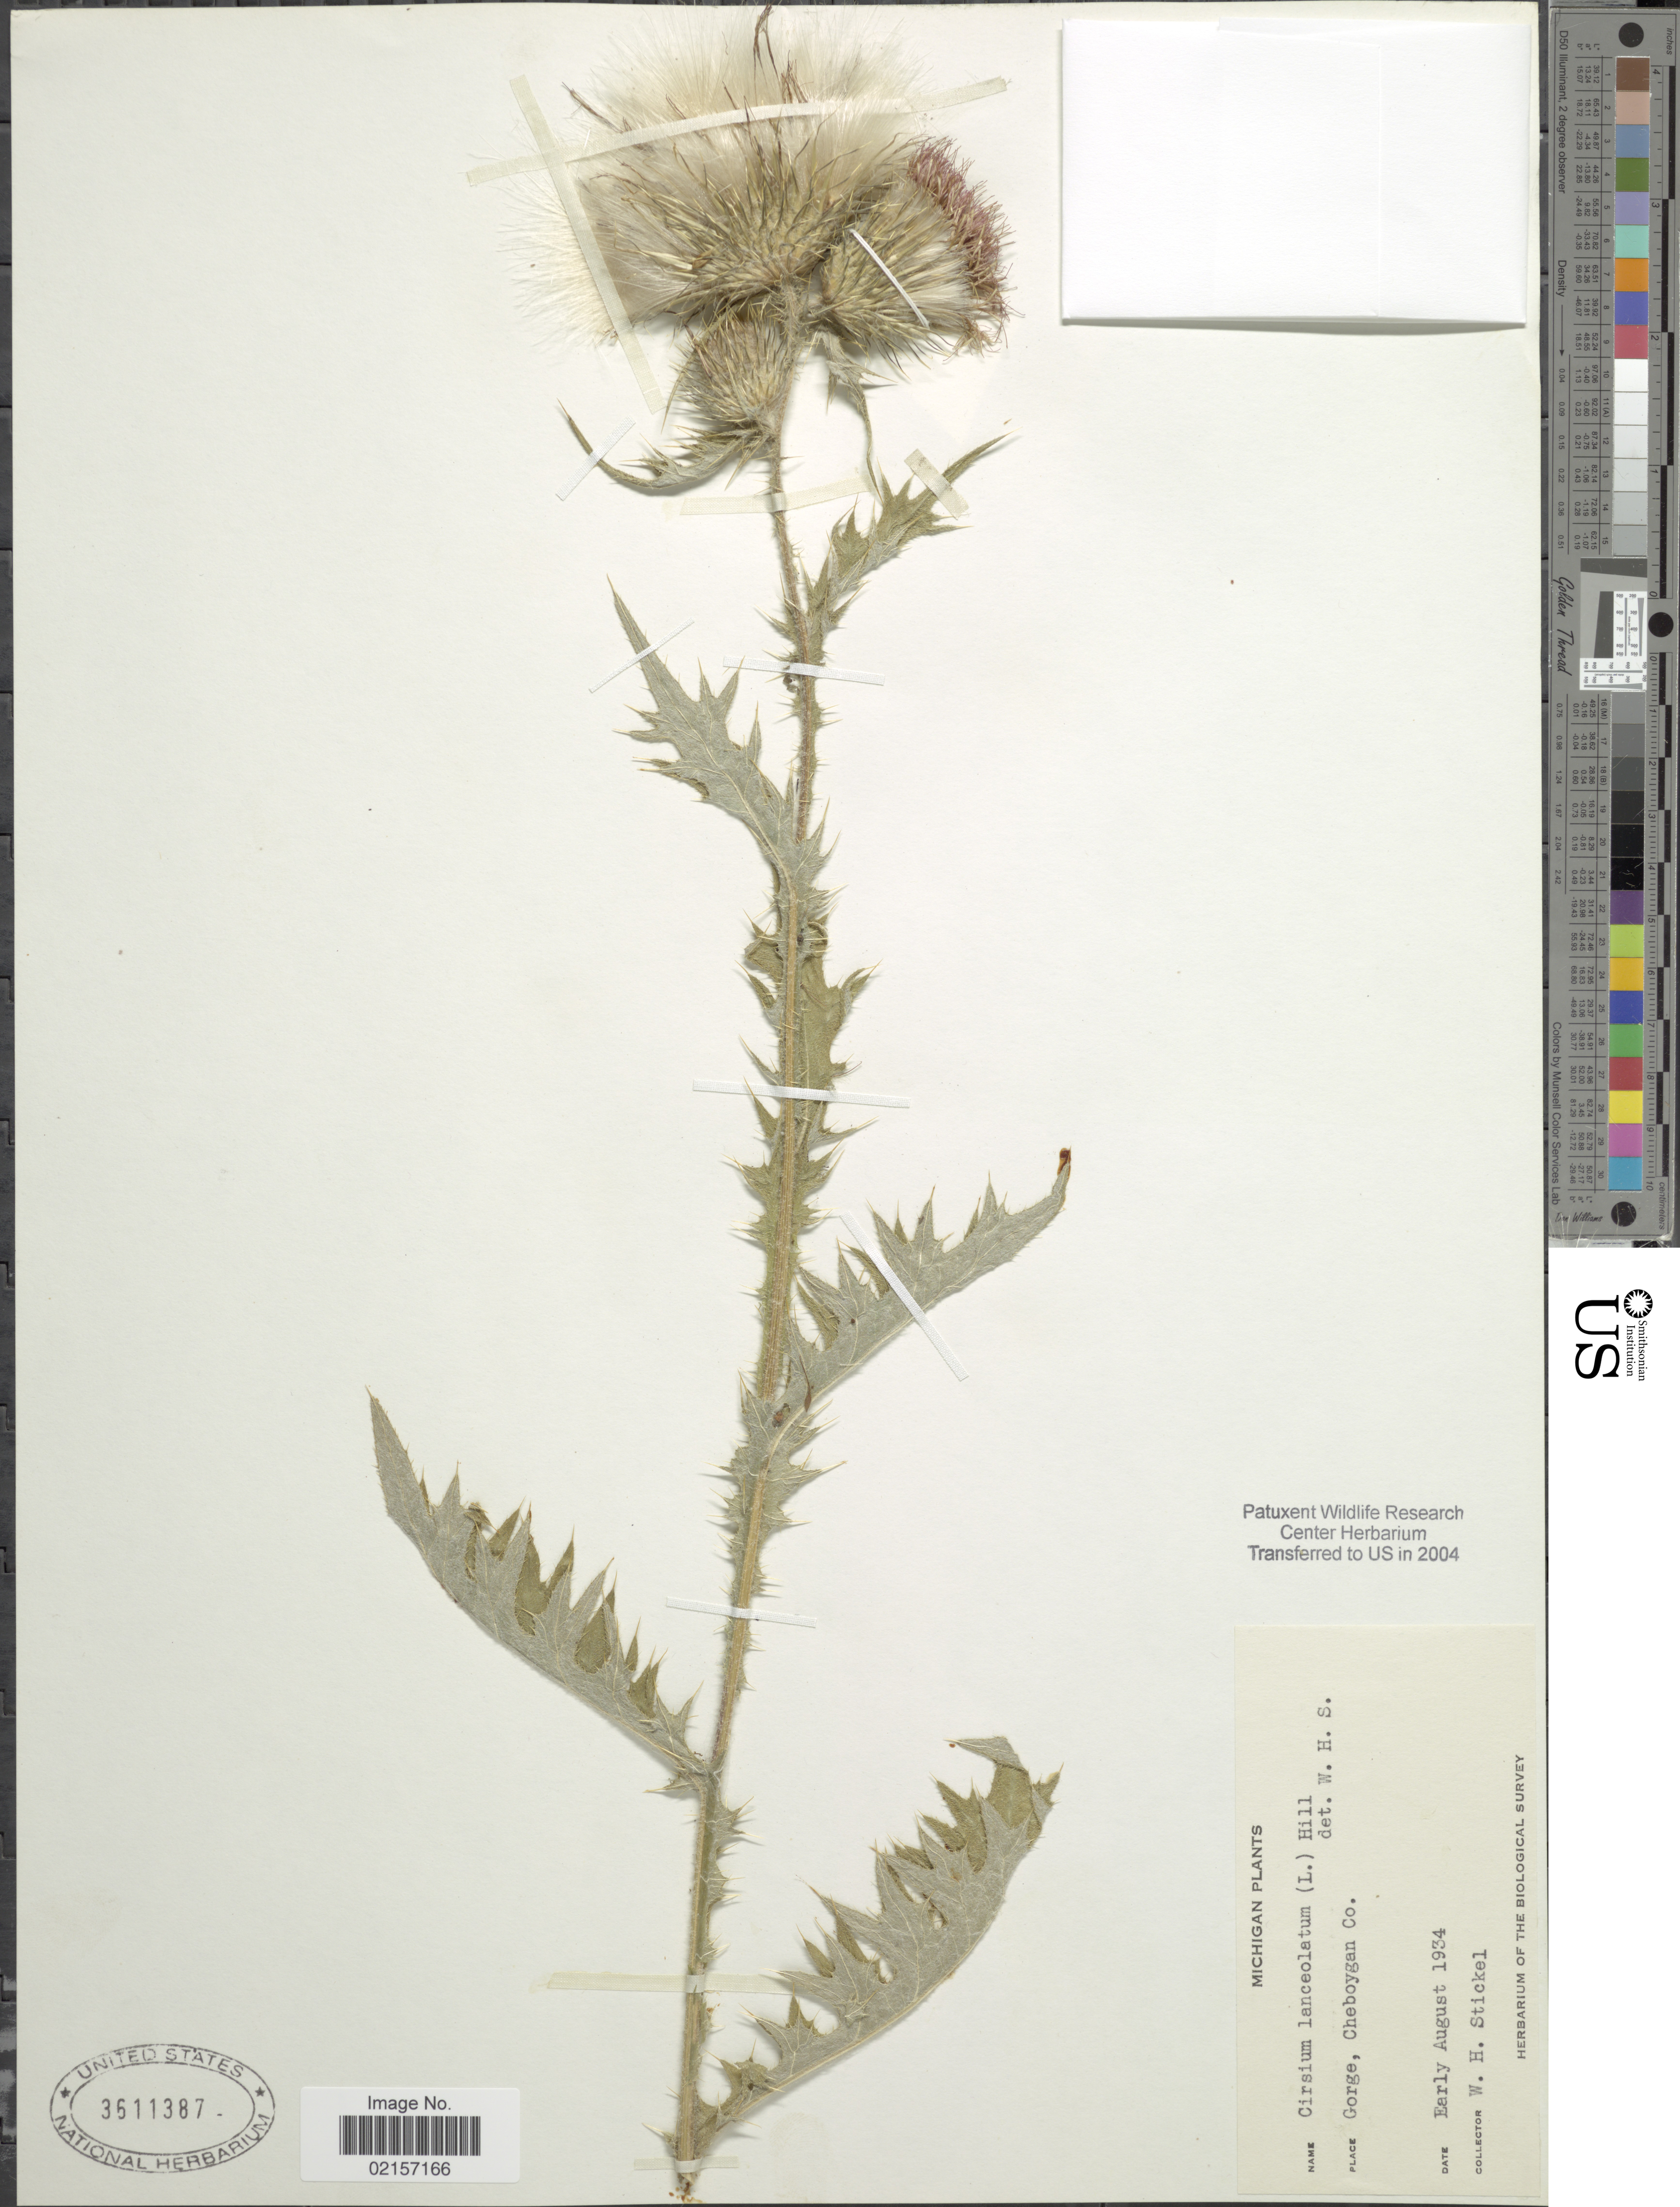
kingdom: Plantae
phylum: Tracheophyta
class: Magnoliopsida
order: Asterales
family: Asteraceae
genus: Cirsium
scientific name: Cirsium vulgare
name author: (Savi) Ten.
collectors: W. Stickel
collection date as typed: Early August 1934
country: United States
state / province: Michigan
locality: Gorge, Cheboygan Co.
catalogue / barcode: US 3611387